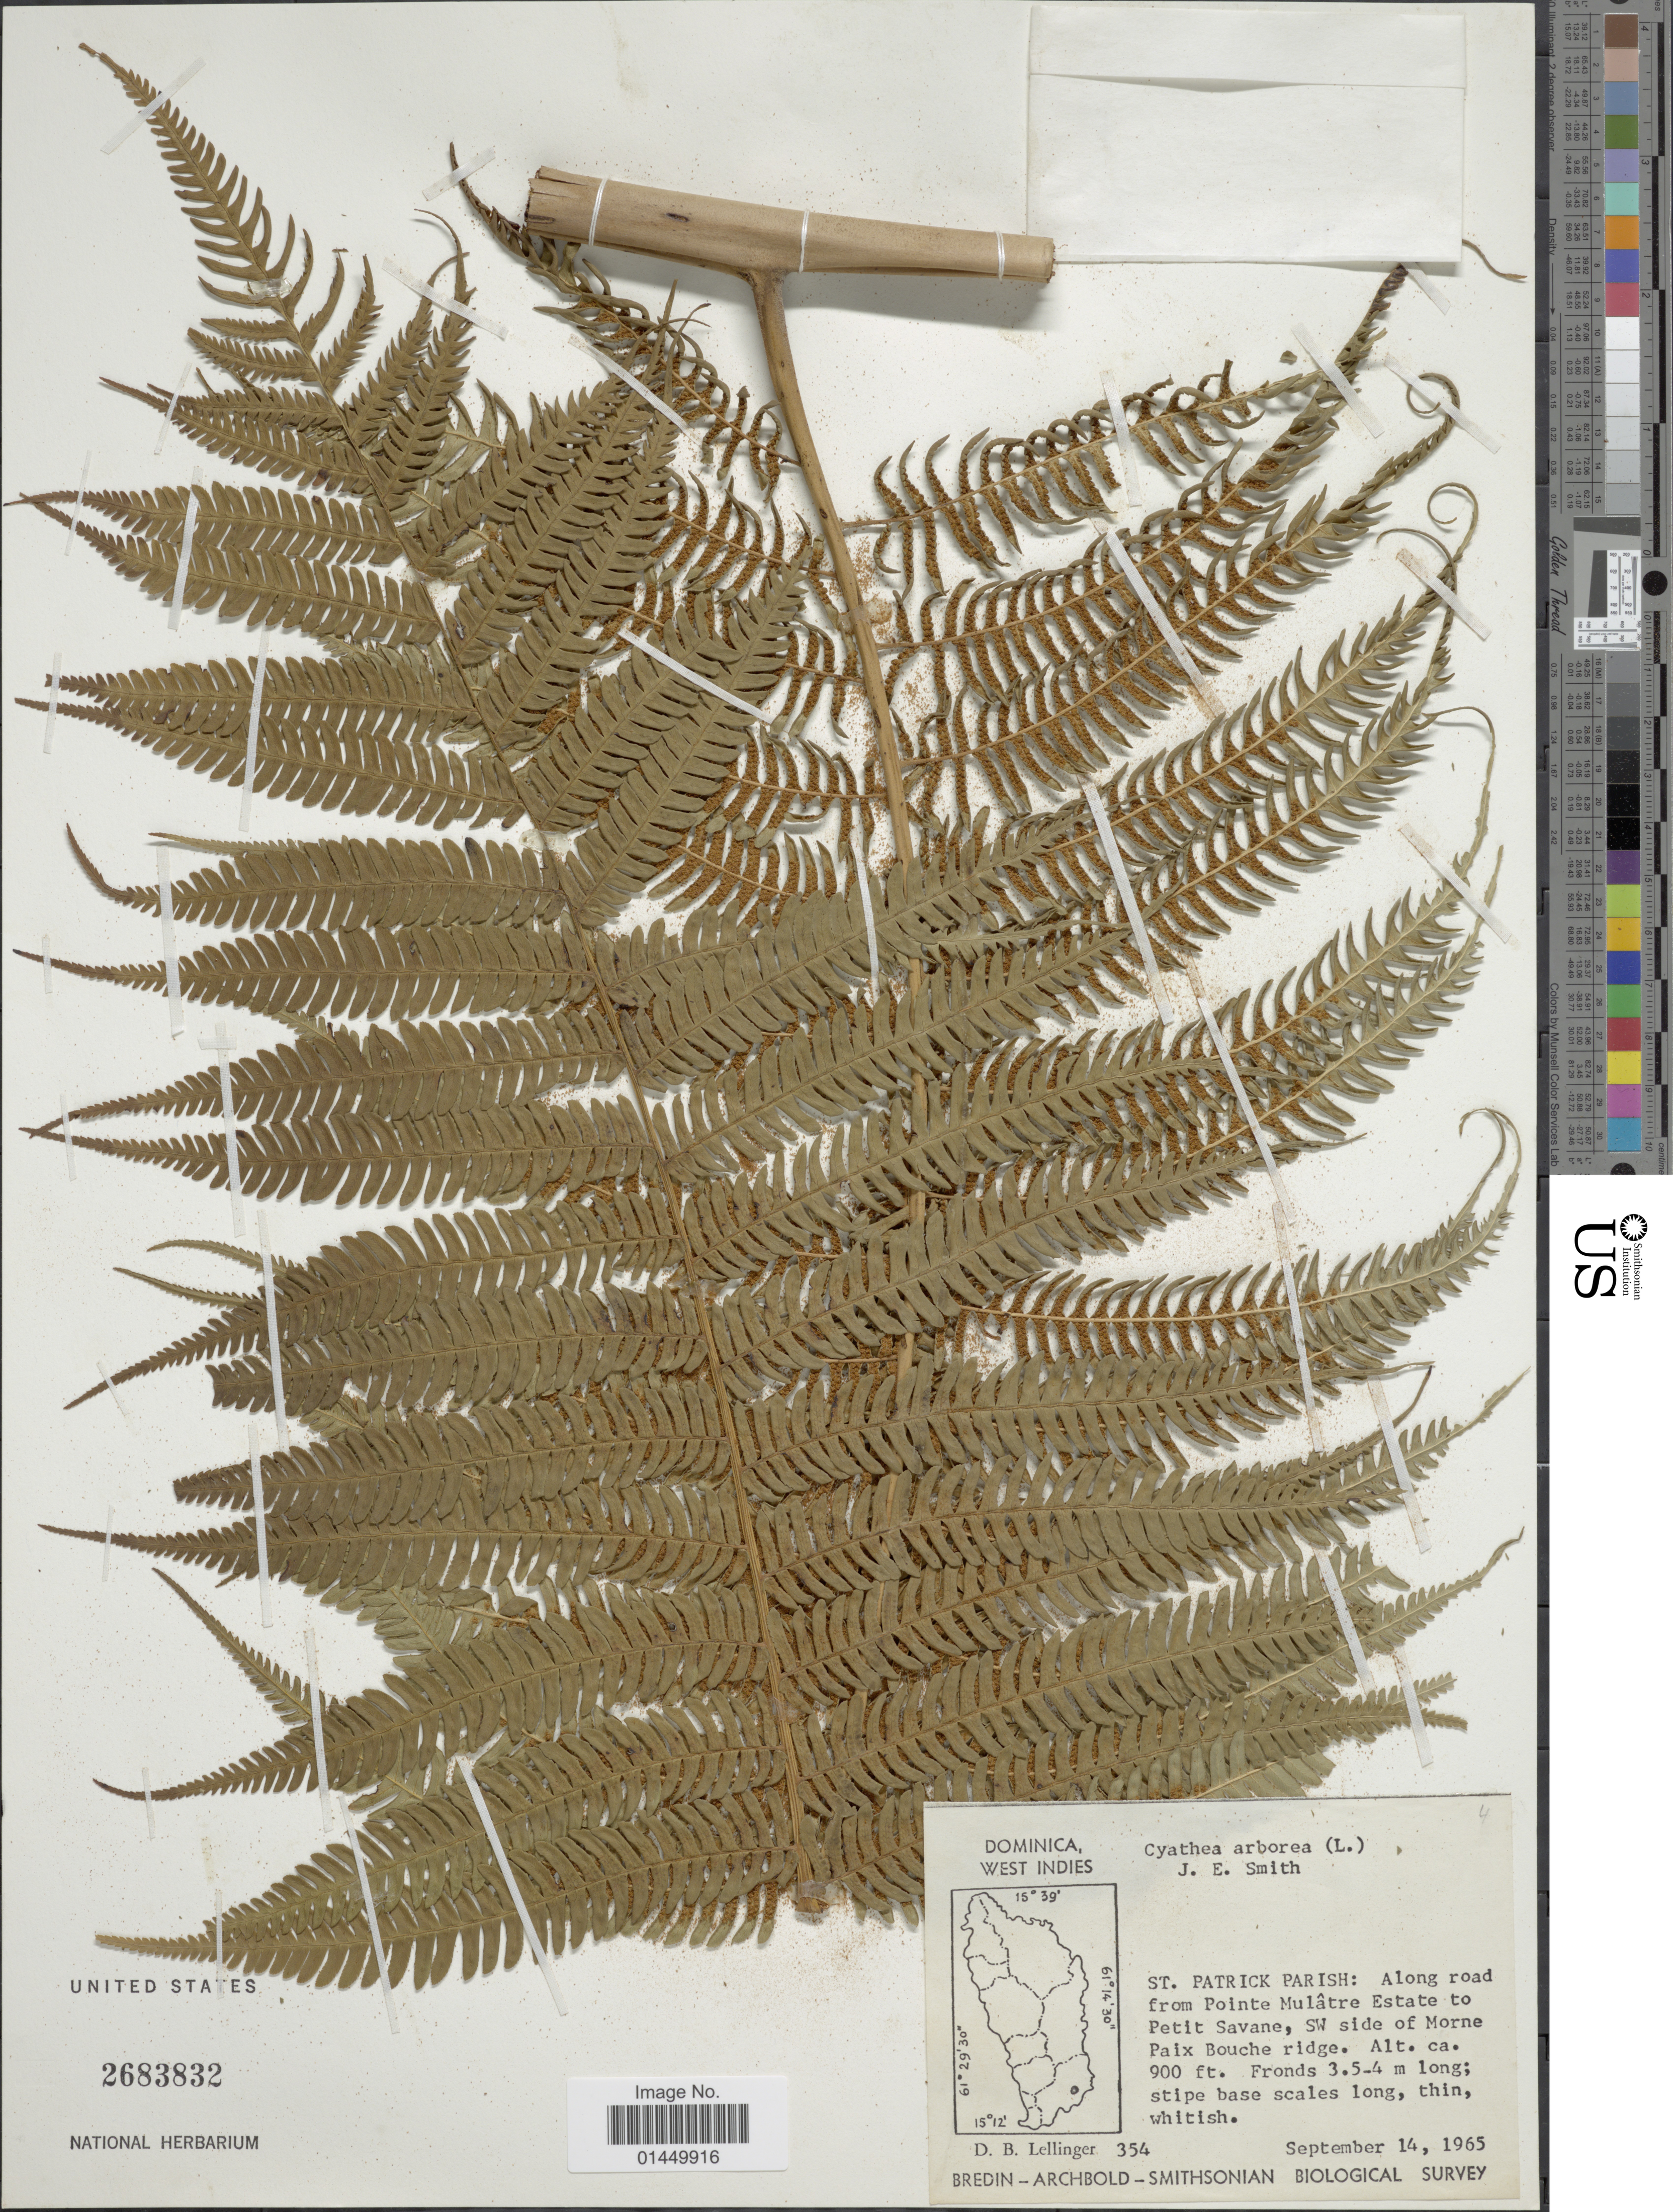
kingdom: Plantae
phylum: Tracheophyta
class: Polypodiopsida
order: Cyatheales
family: Cyatheaceae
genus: Cyathea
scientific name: Cyathea arborea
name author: (L.) Sm.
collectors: D. B. Lellinger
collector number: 354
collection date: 1965-09-14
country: Dominica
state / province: St. Patrick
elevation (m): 274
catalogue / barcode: US 2683832